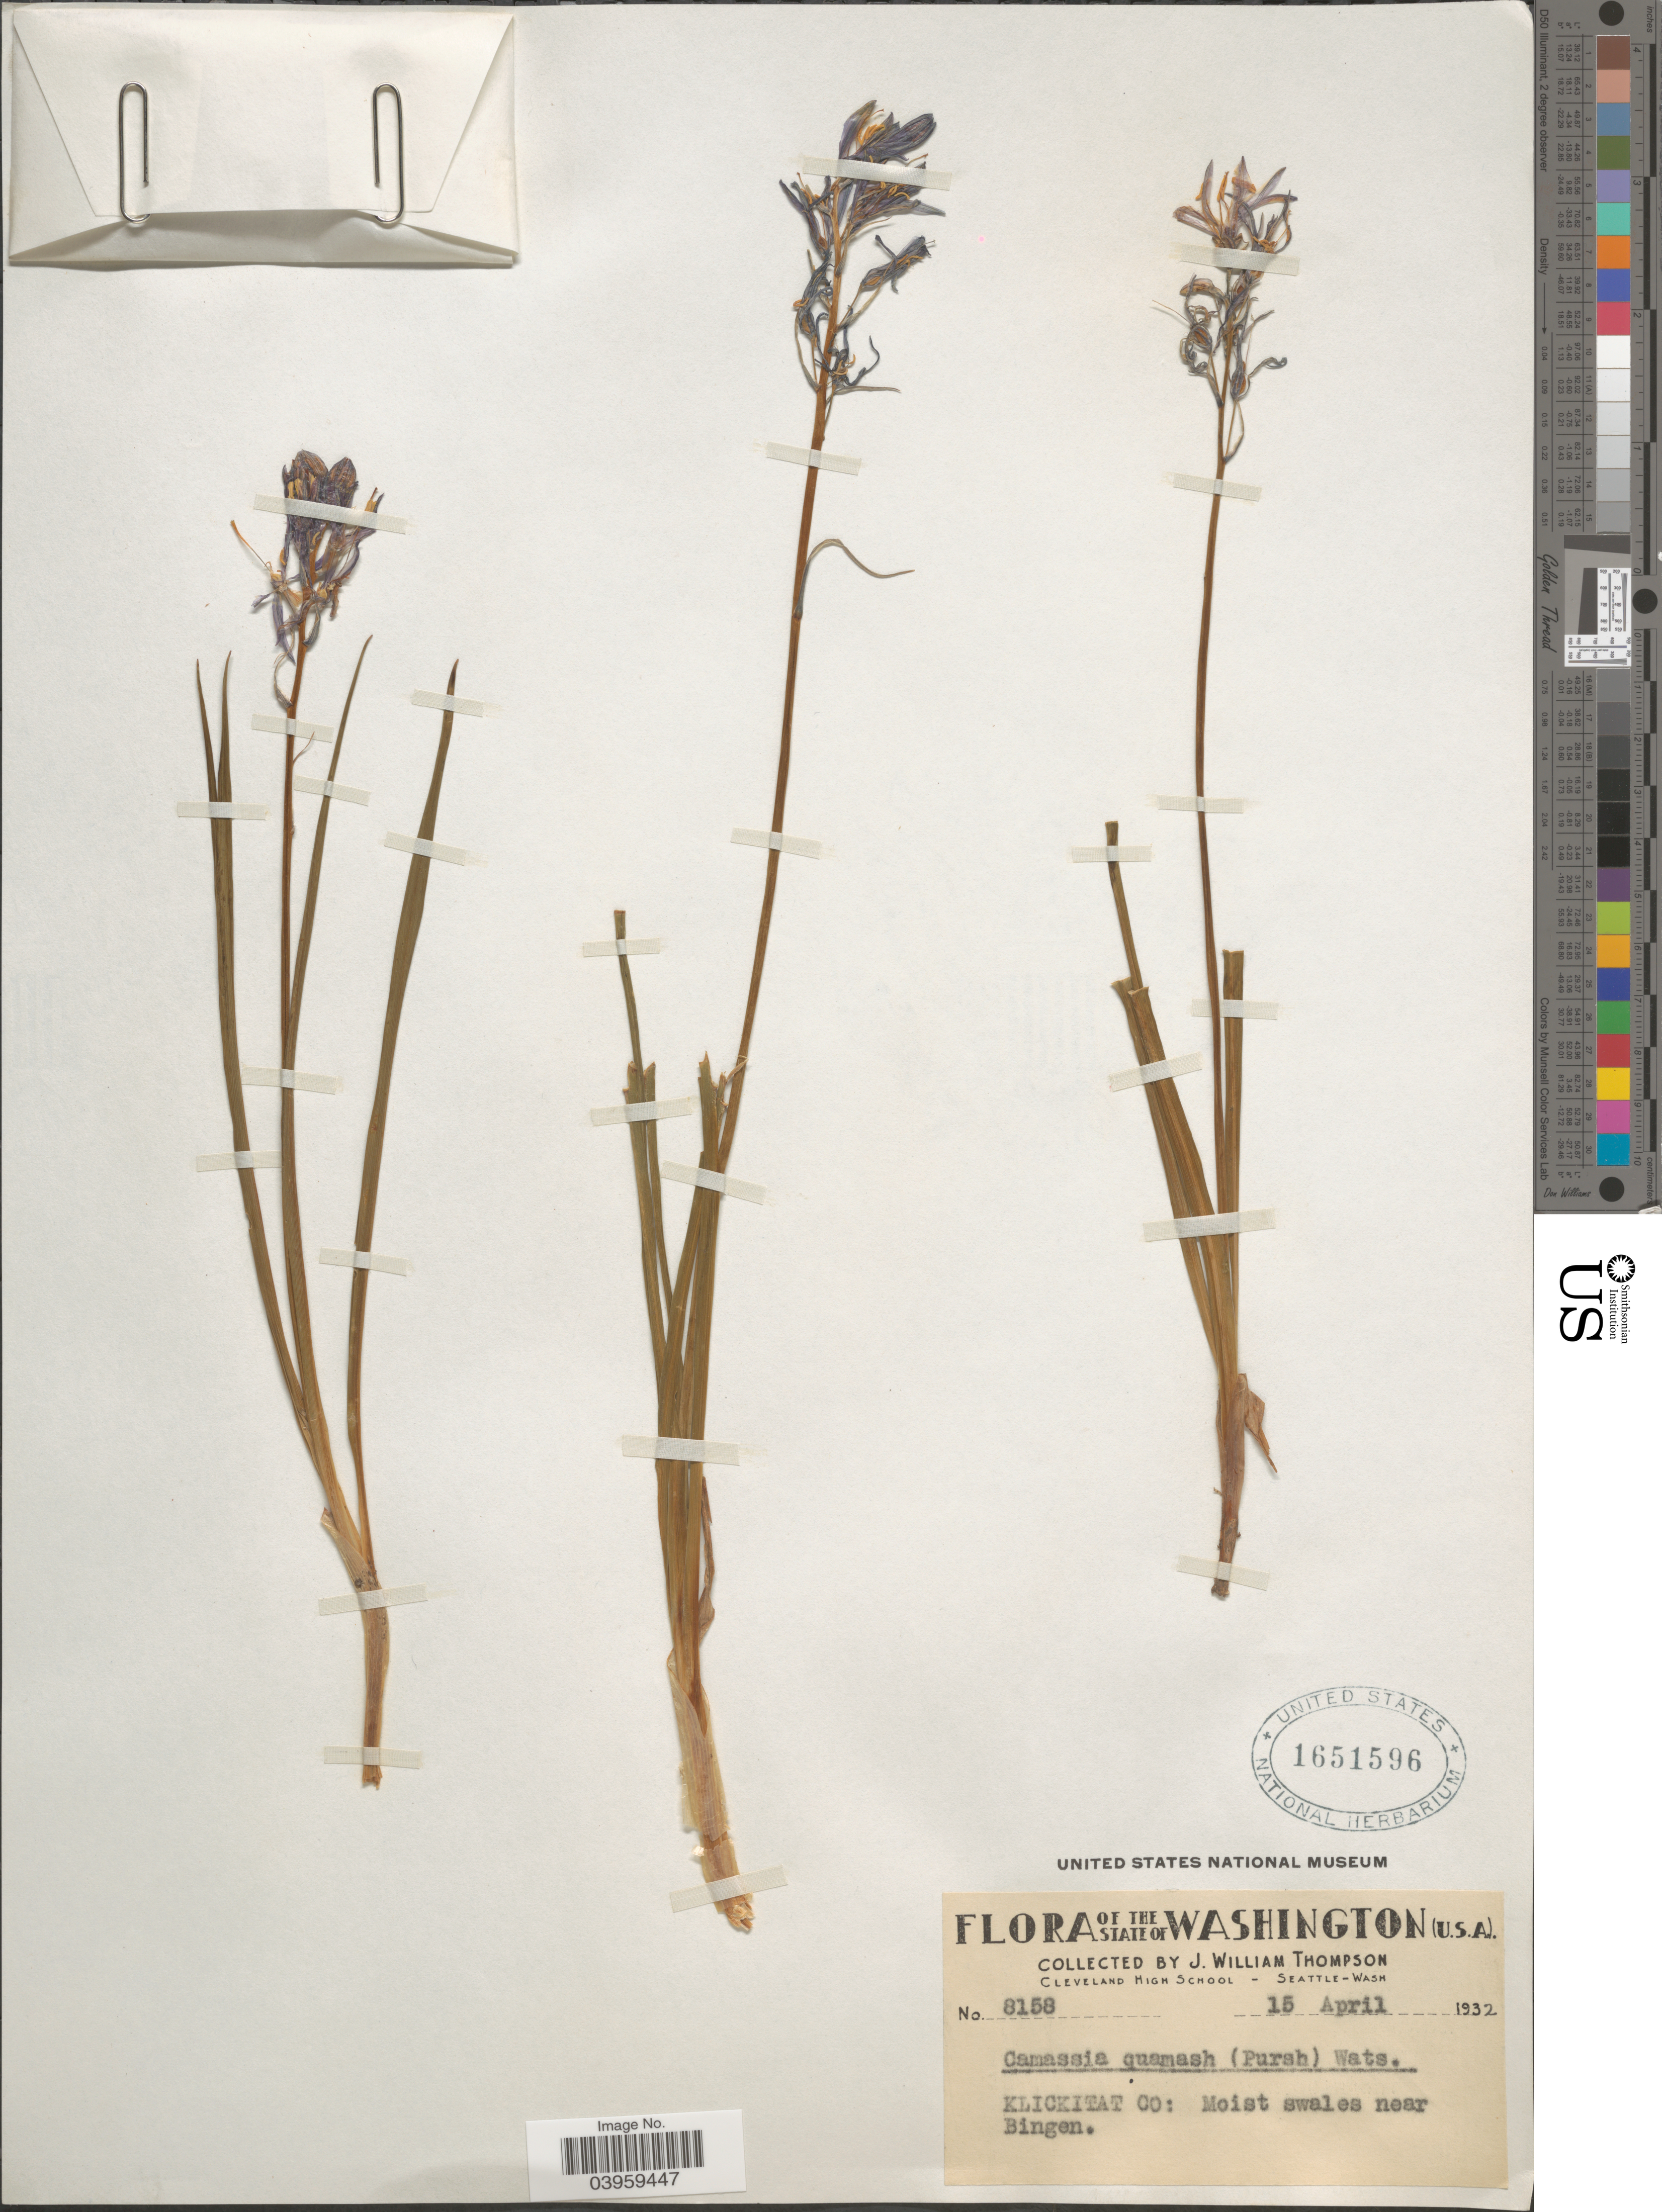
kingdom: Plantae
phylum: Tracheophyta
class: Liliopsida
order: Asparagales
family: Asparagaceae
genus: Camassia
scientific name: Camassia quamash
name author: (Pursh) Greene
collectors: J. W. Thompson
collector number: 8158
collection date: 1932-04-15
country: United States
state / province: Washington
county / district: Klickitat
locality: Klickitat Co: Moist swales near Bingen.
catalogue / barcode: US 1651596